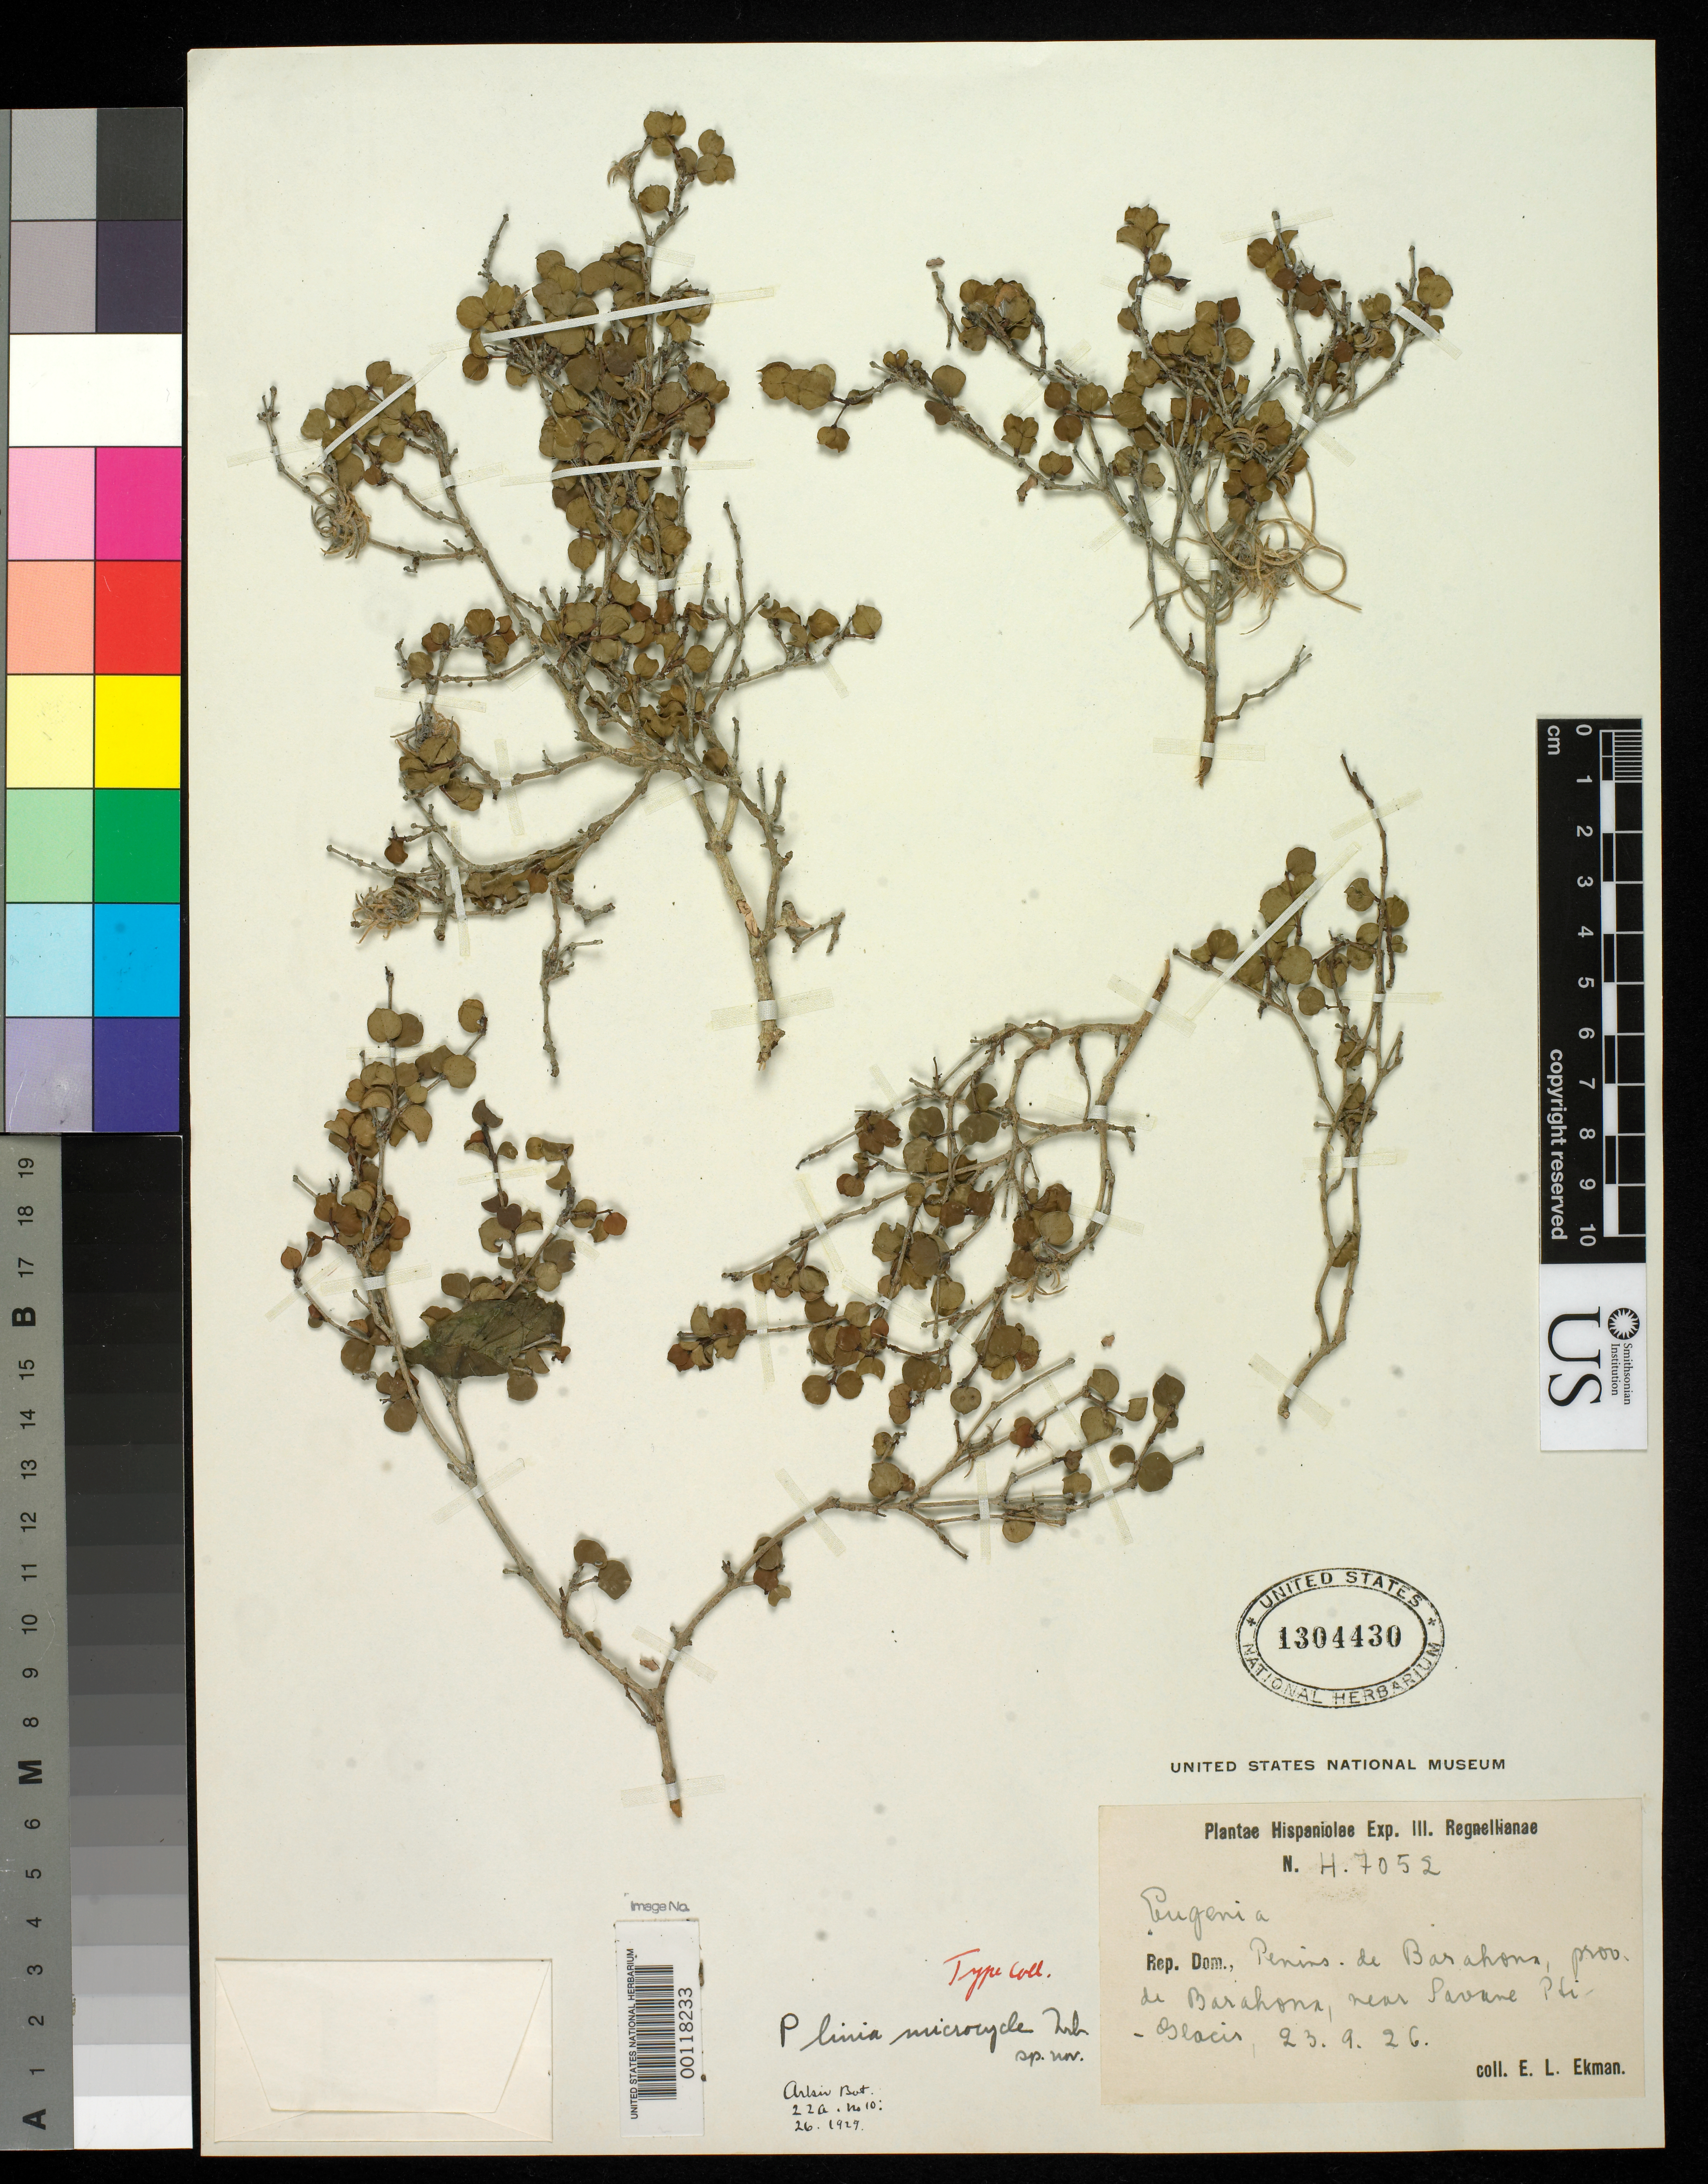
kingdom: Plantae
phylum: Tracheophyta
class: Magnoliopsida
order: Myrtales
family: Myrtaceae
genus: Plinia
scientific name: Plinia microcycla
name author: Urb.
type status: Isotype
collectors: E. L. Ekman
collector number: H 7052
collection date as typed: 23 Sep 1926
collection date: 1926-09-23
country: Dominican Republic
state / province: Barahona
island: Hispaniola Island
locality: Sabarahona, near savane Petit-Glacis.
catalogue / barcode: US 1304430